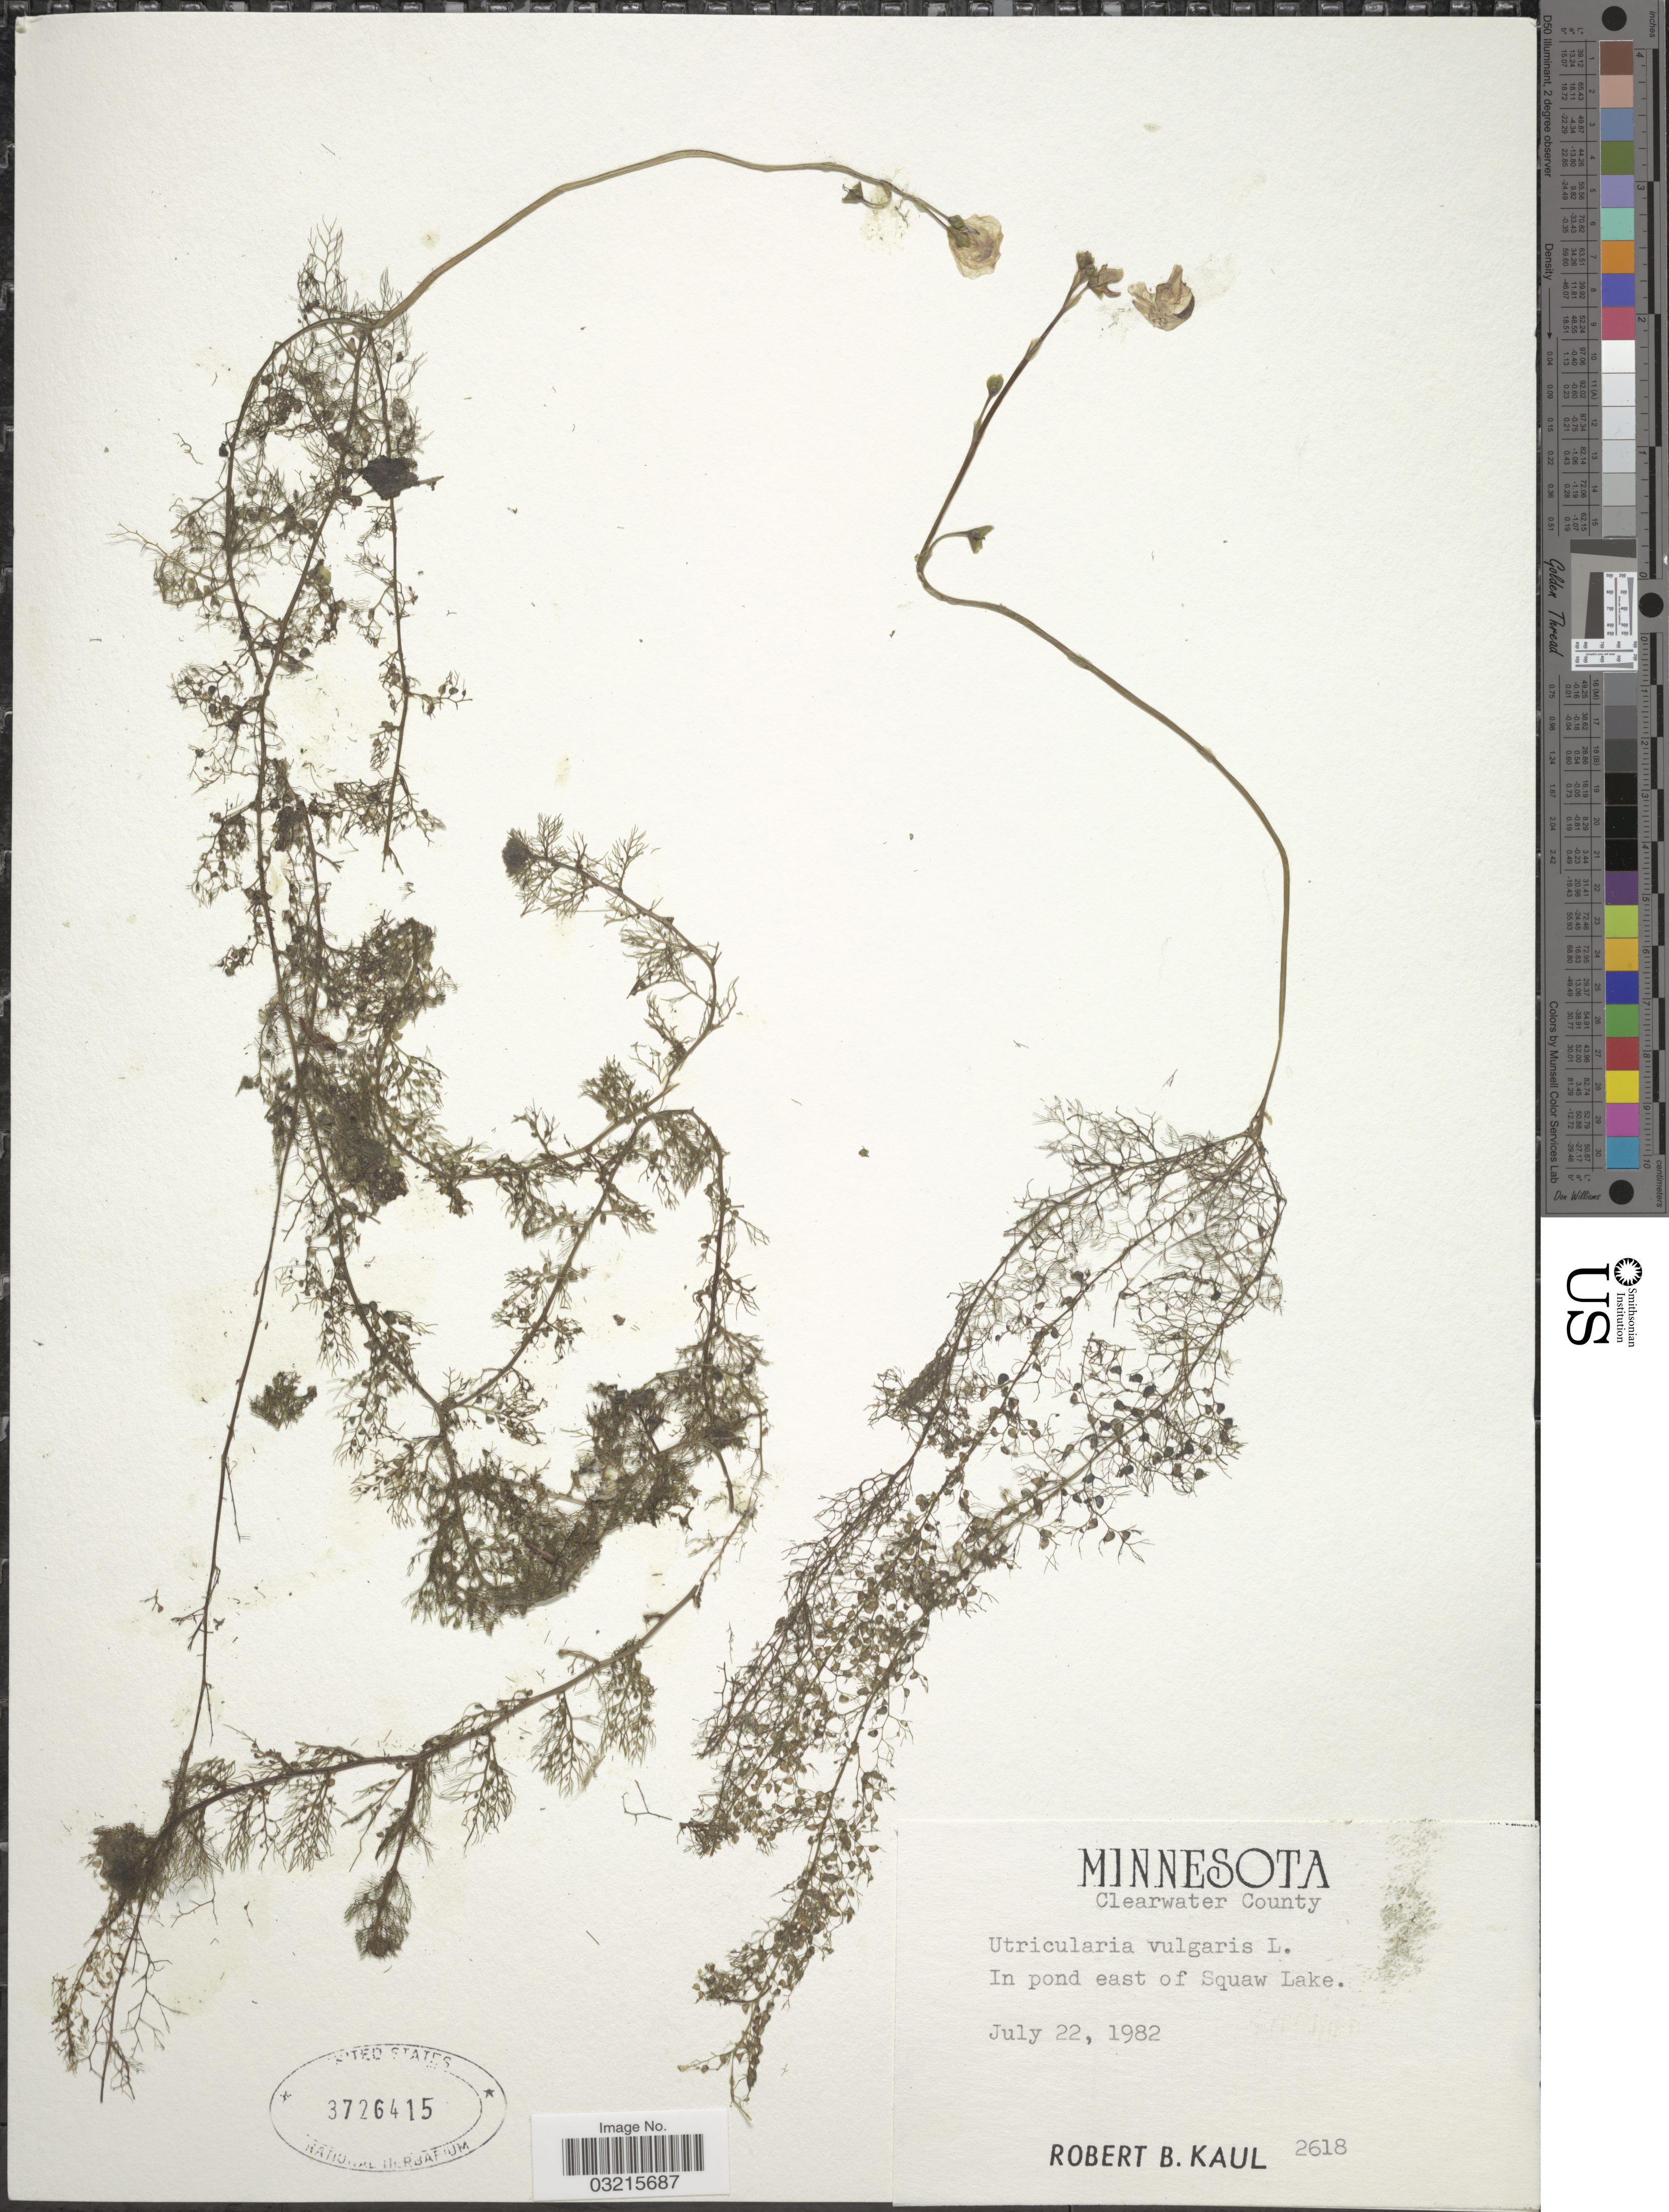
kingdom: Plantae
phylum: Tracheophyta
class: Magnoliopsida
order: Lamiales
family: Lentibulariaceae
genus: Utricularia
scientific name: Utricularia vulgaris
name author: L.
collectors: R. Kaul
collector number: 2618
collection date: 1982-07-22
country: United States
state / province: Minnesota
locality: Clearwater County, In pond east of Squaw Lake.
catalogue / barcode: US 3726415